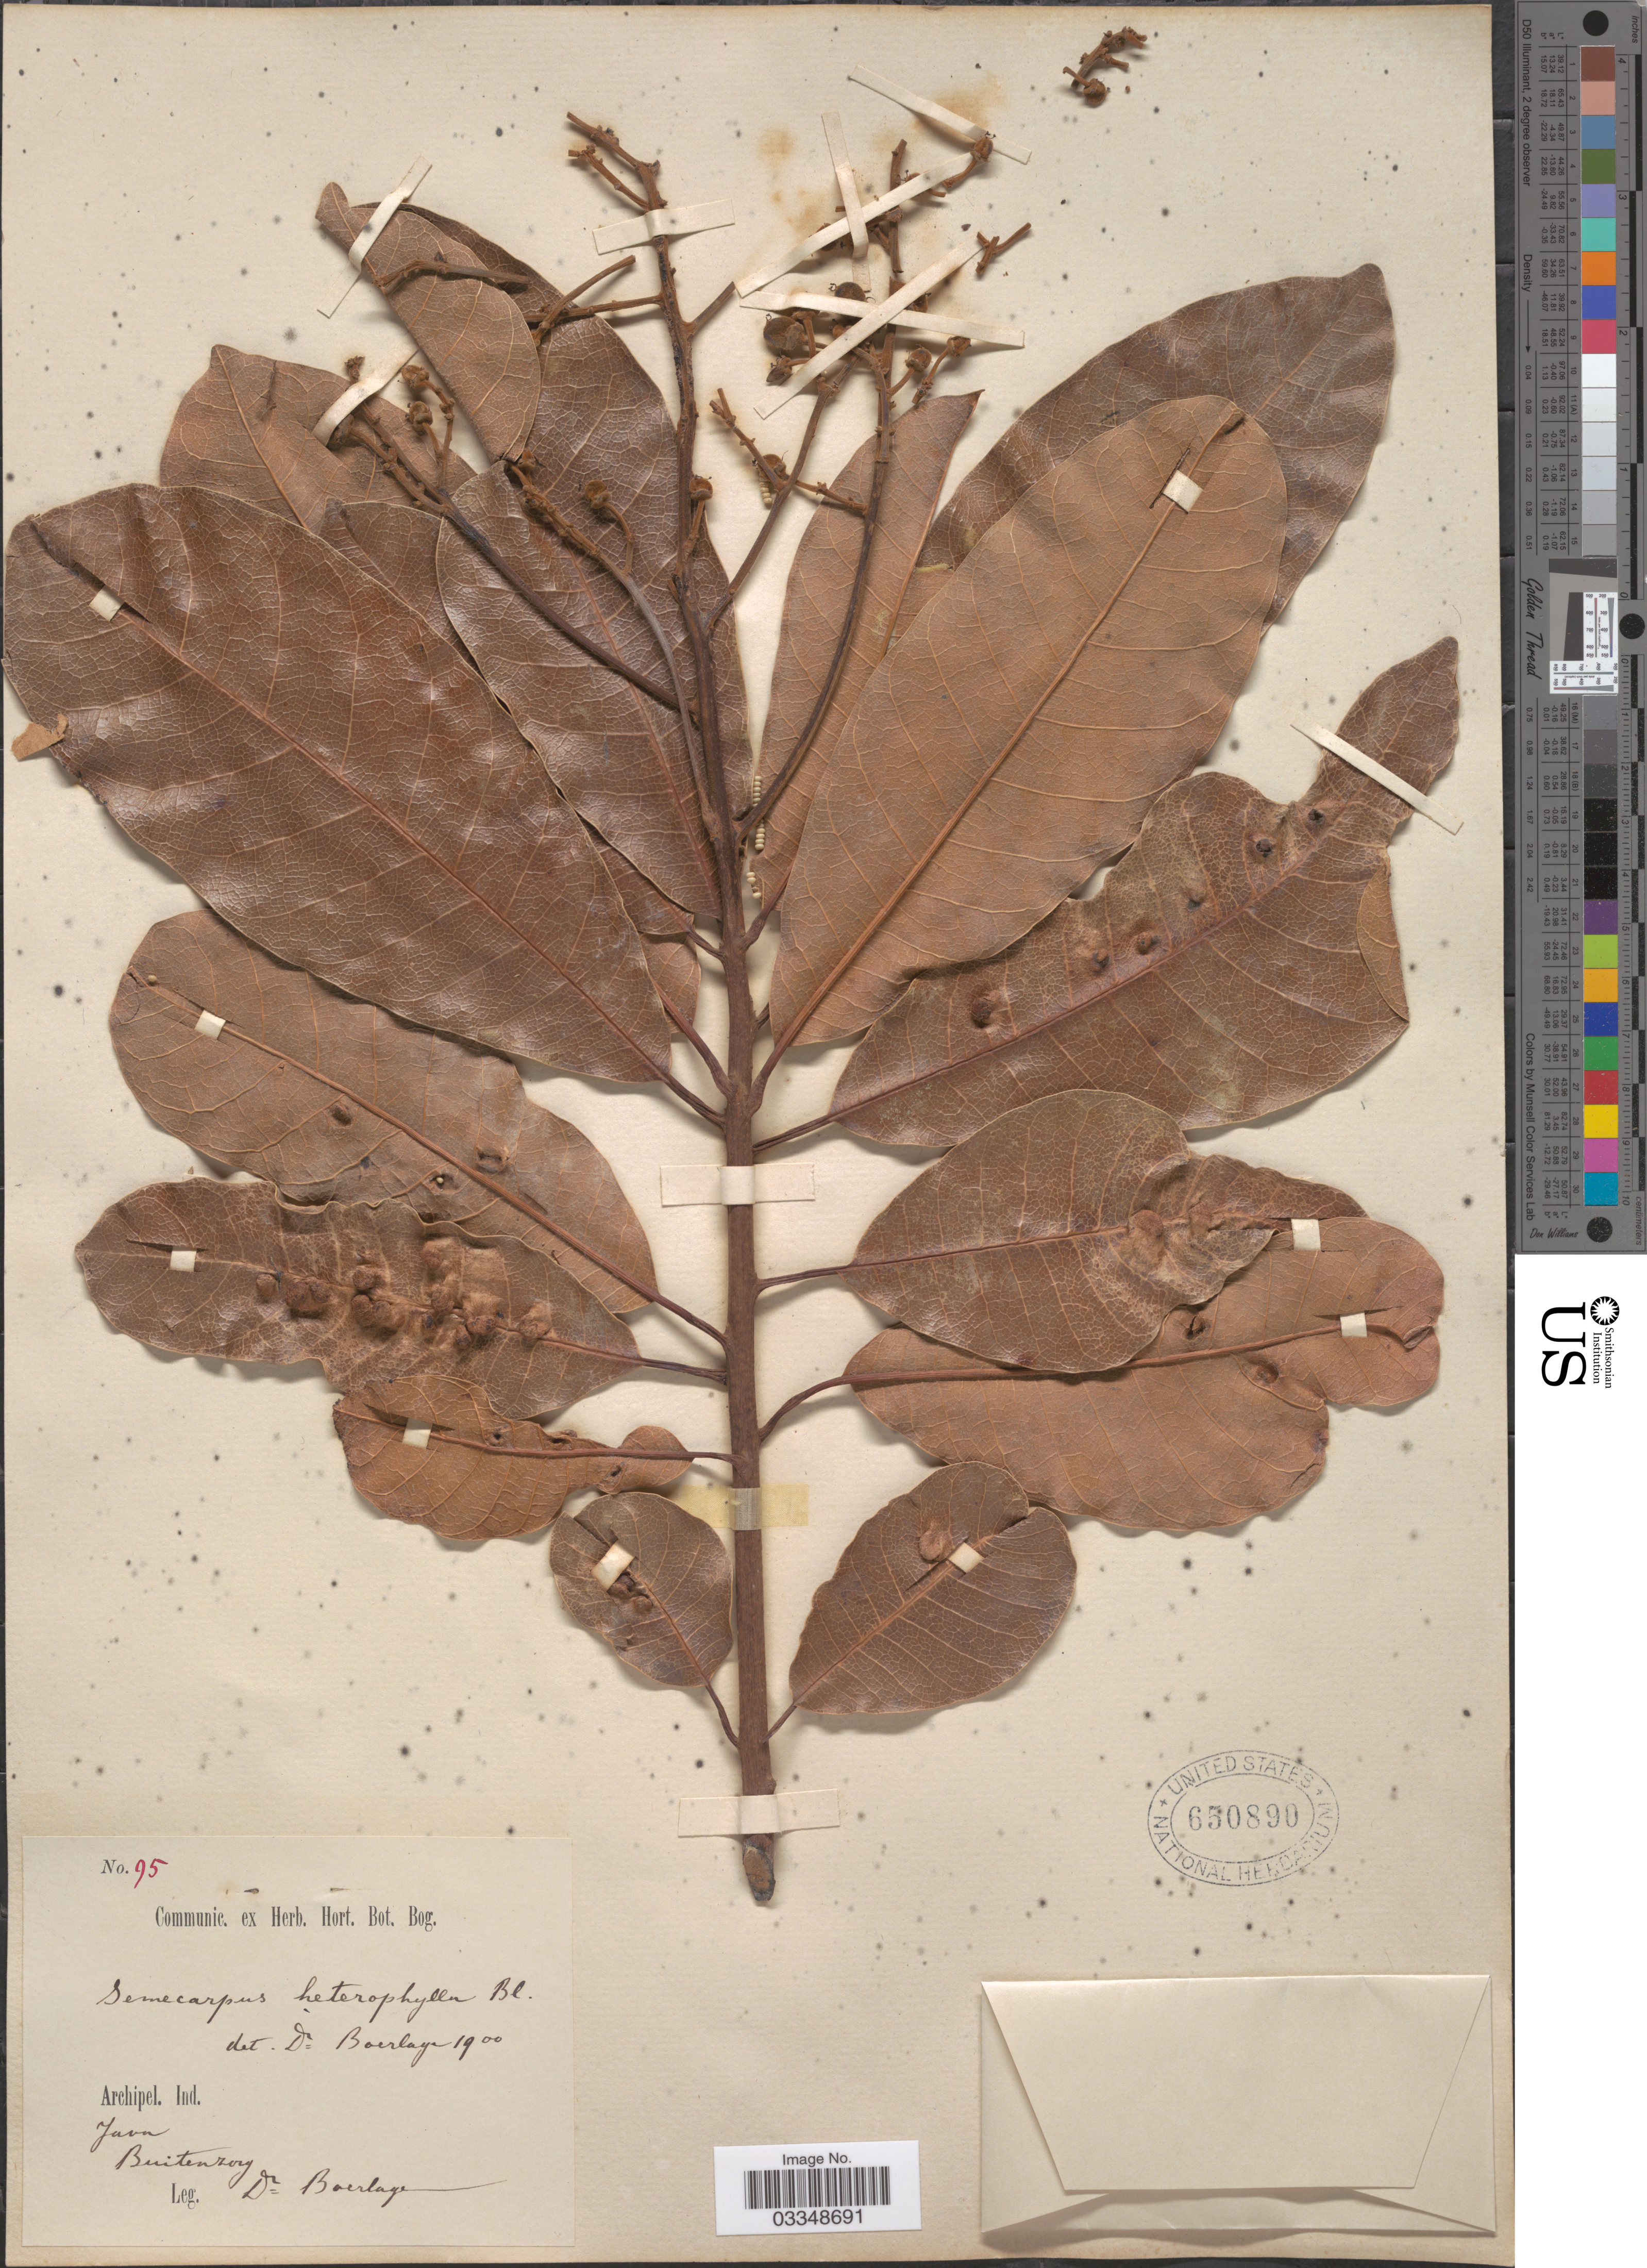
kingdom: Plantae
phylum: Tracheophyta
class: Magnoliopsida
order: Sapindales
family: Anacardiaceae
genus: Semecarpus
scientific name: Semecarpus heterophyllus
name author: Blume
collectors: -. Boerlage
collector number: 95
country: Indonesia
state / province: Java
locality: Archipel. Ind. Buitenzorg.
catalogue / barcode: US 650890